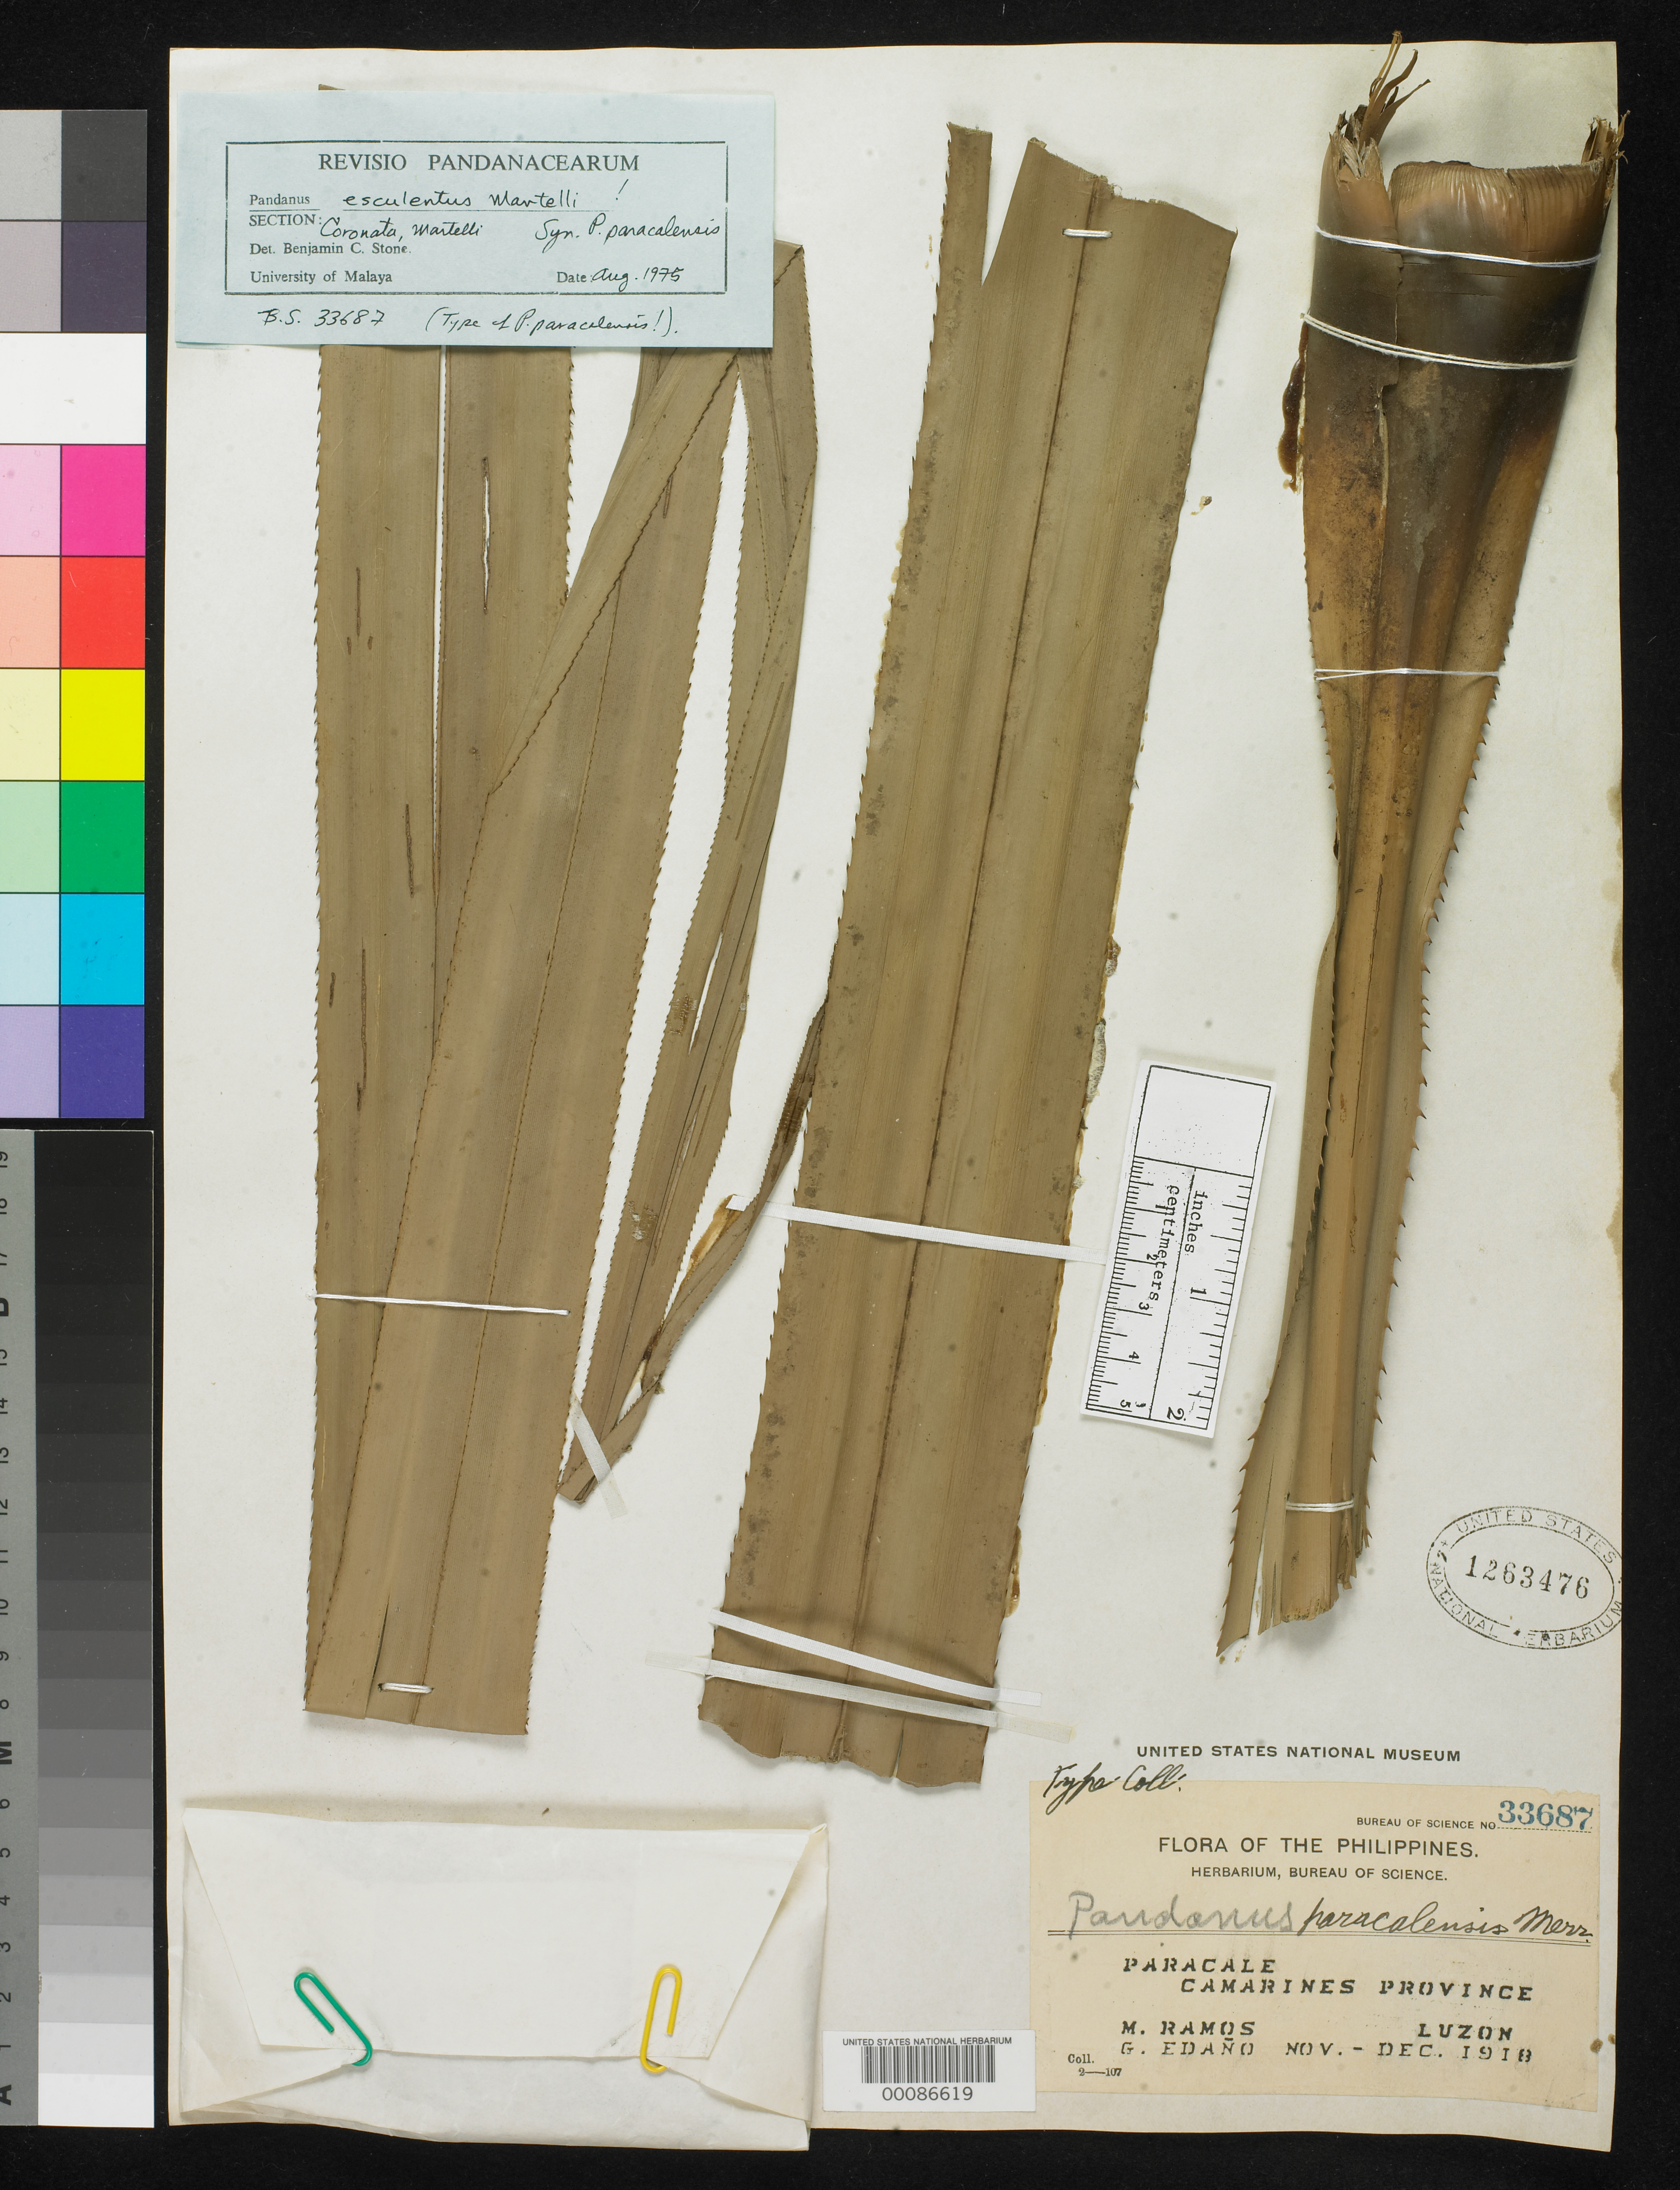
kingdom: Plantae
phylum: Tracheophyta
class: Liliopsida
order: Pandanales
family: Pandanaceae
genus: Pandanus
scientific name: Pandanus paracalensis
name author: Merr.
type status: Isotype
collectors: M. Ramos & G. E. Edaño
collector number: Bur. Sci. 33687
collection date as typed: Nov 1918 to -- Dec 1918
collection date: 1918-11/1918-12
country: Philippines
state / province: Bicol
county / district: Camarines Norte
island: Luzon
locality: Paracale.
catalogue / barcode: US 1263476